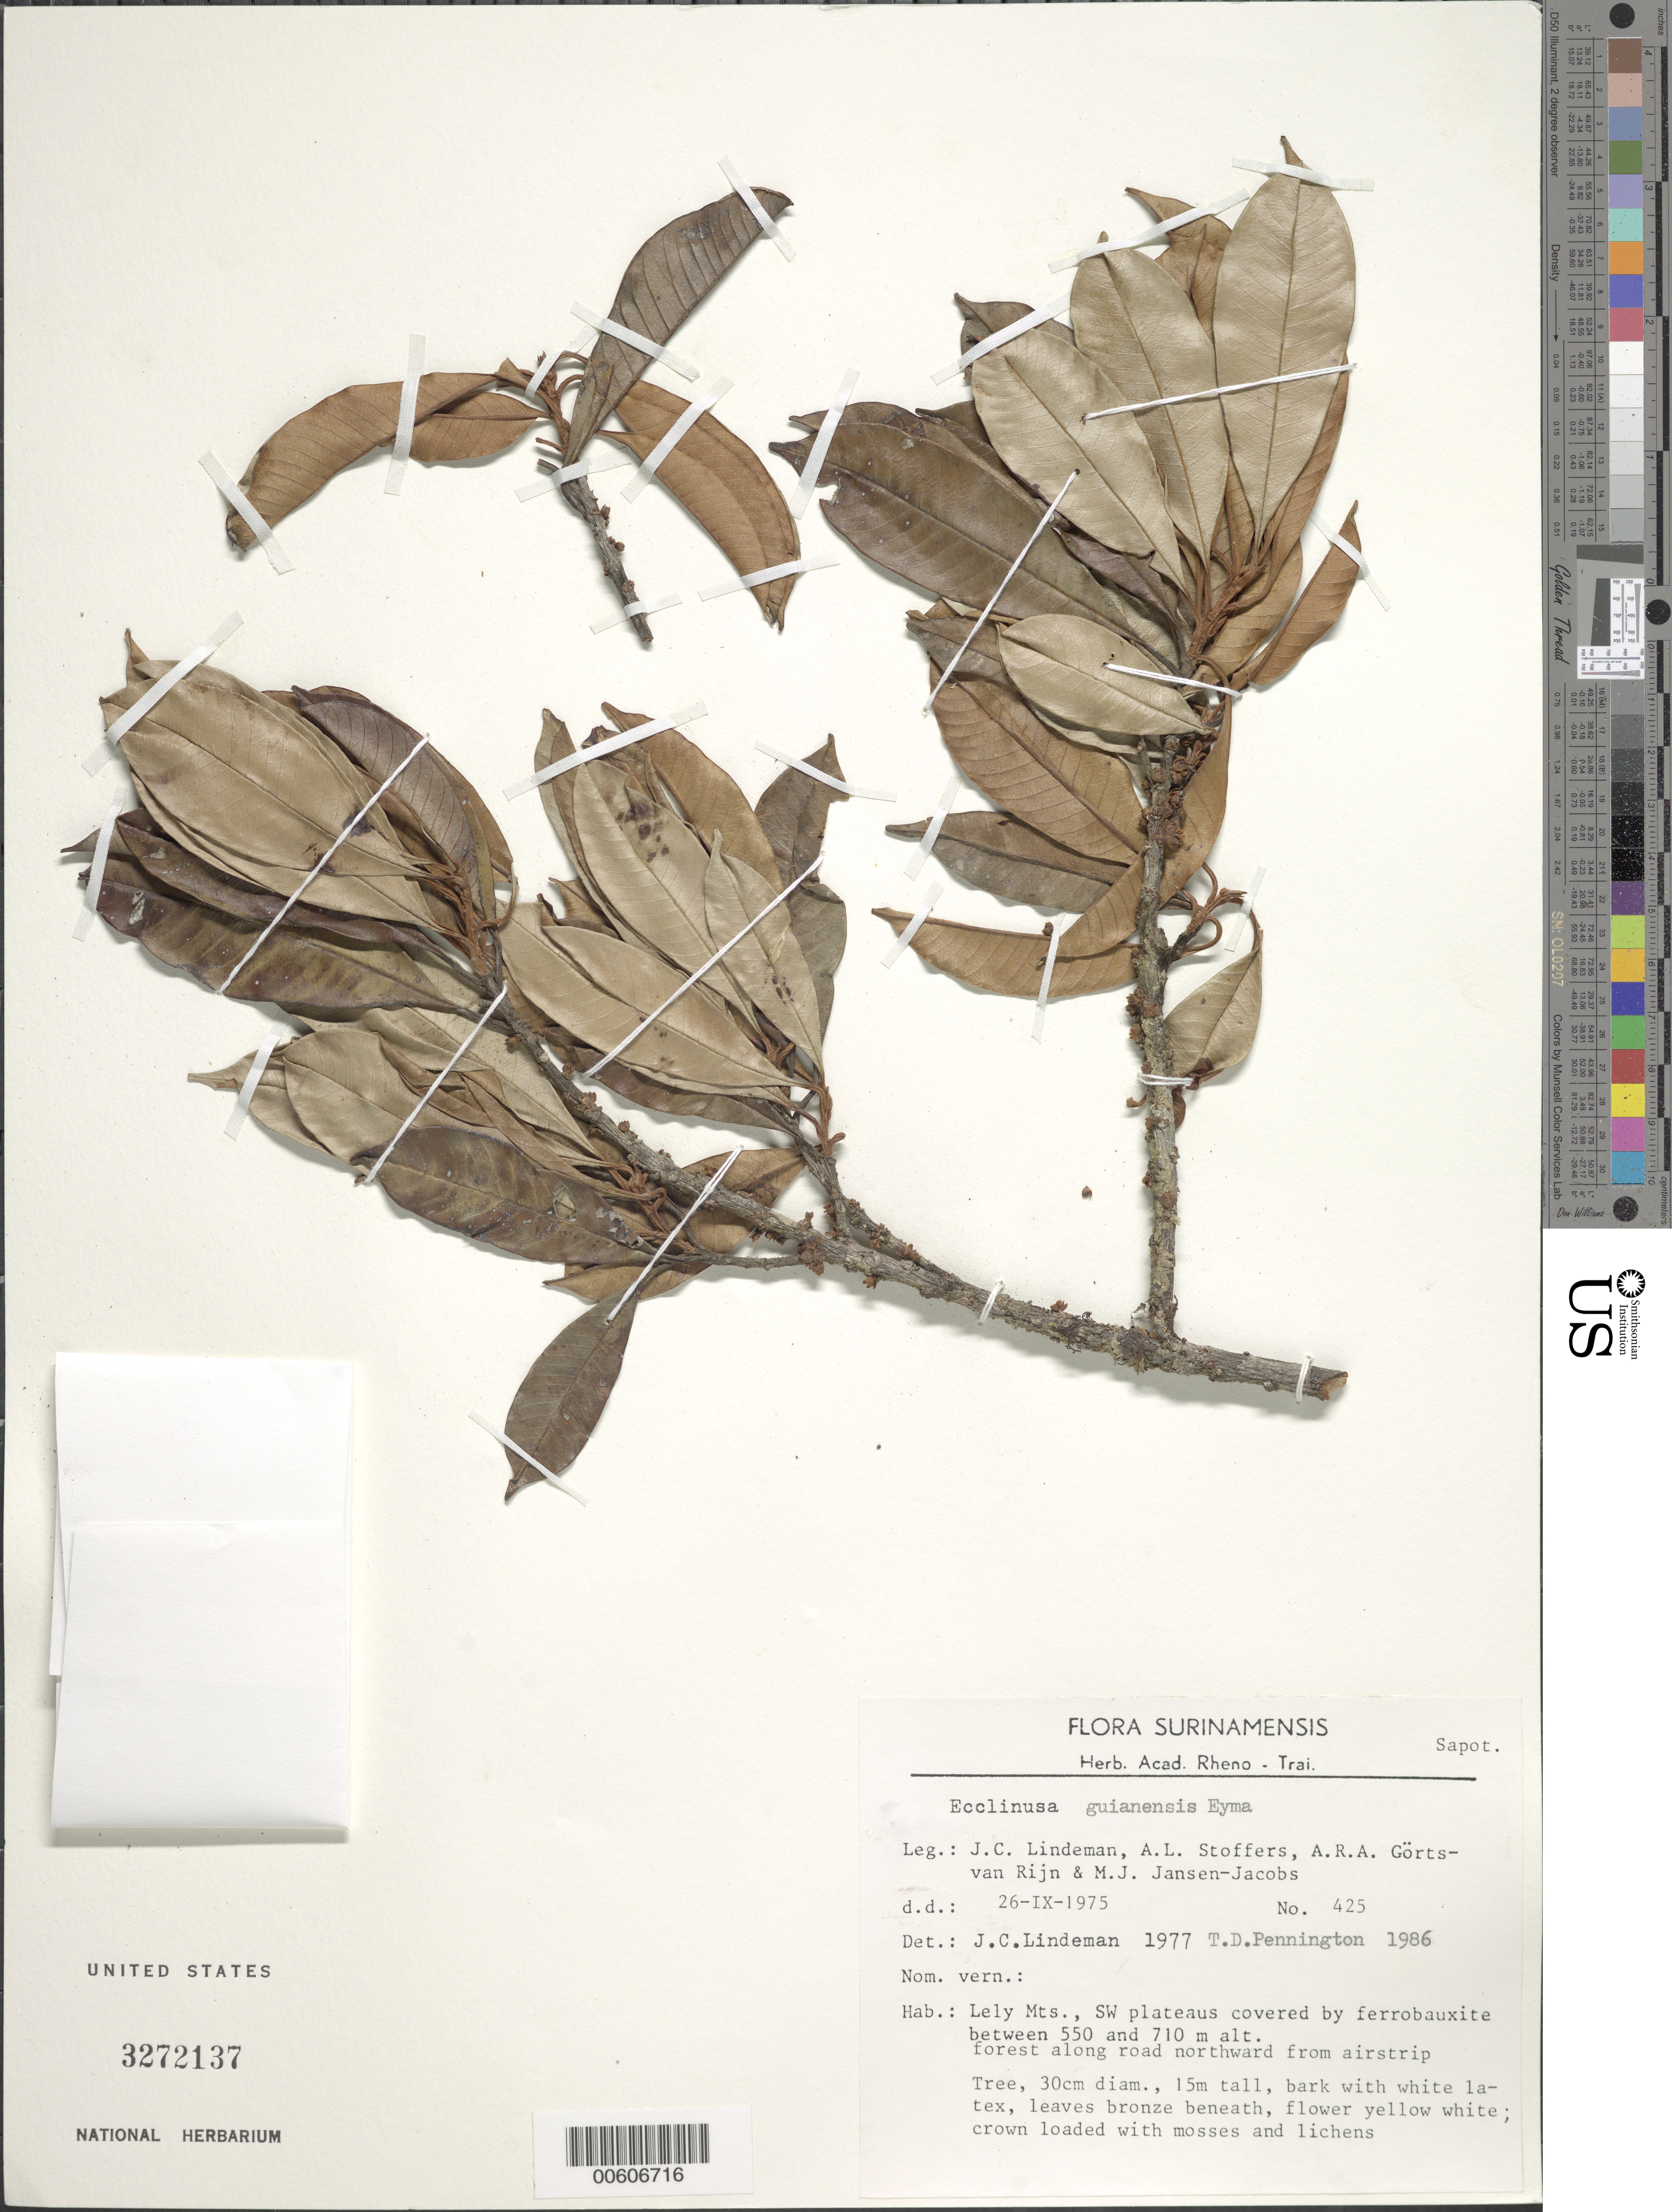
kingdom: Plantae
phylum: Tracheophyta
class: Magnoliopsida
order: Ericales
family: Sapotaceae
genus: Ecclinusa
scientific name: Ecclinusa guianensis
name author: Eyma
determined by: Lindeman, J. C.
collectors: J. C. Lindeman, A. Stoffers, A. .R. A. Görts-van Rijn & M. J. Jansen-Jacobs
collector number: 75 425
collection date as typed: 26-Nov-75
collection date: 1975-11-26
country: Suriname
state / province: Marowijne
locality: Lely Mts., SW plateaus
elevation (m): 550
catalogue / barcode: US 3272137